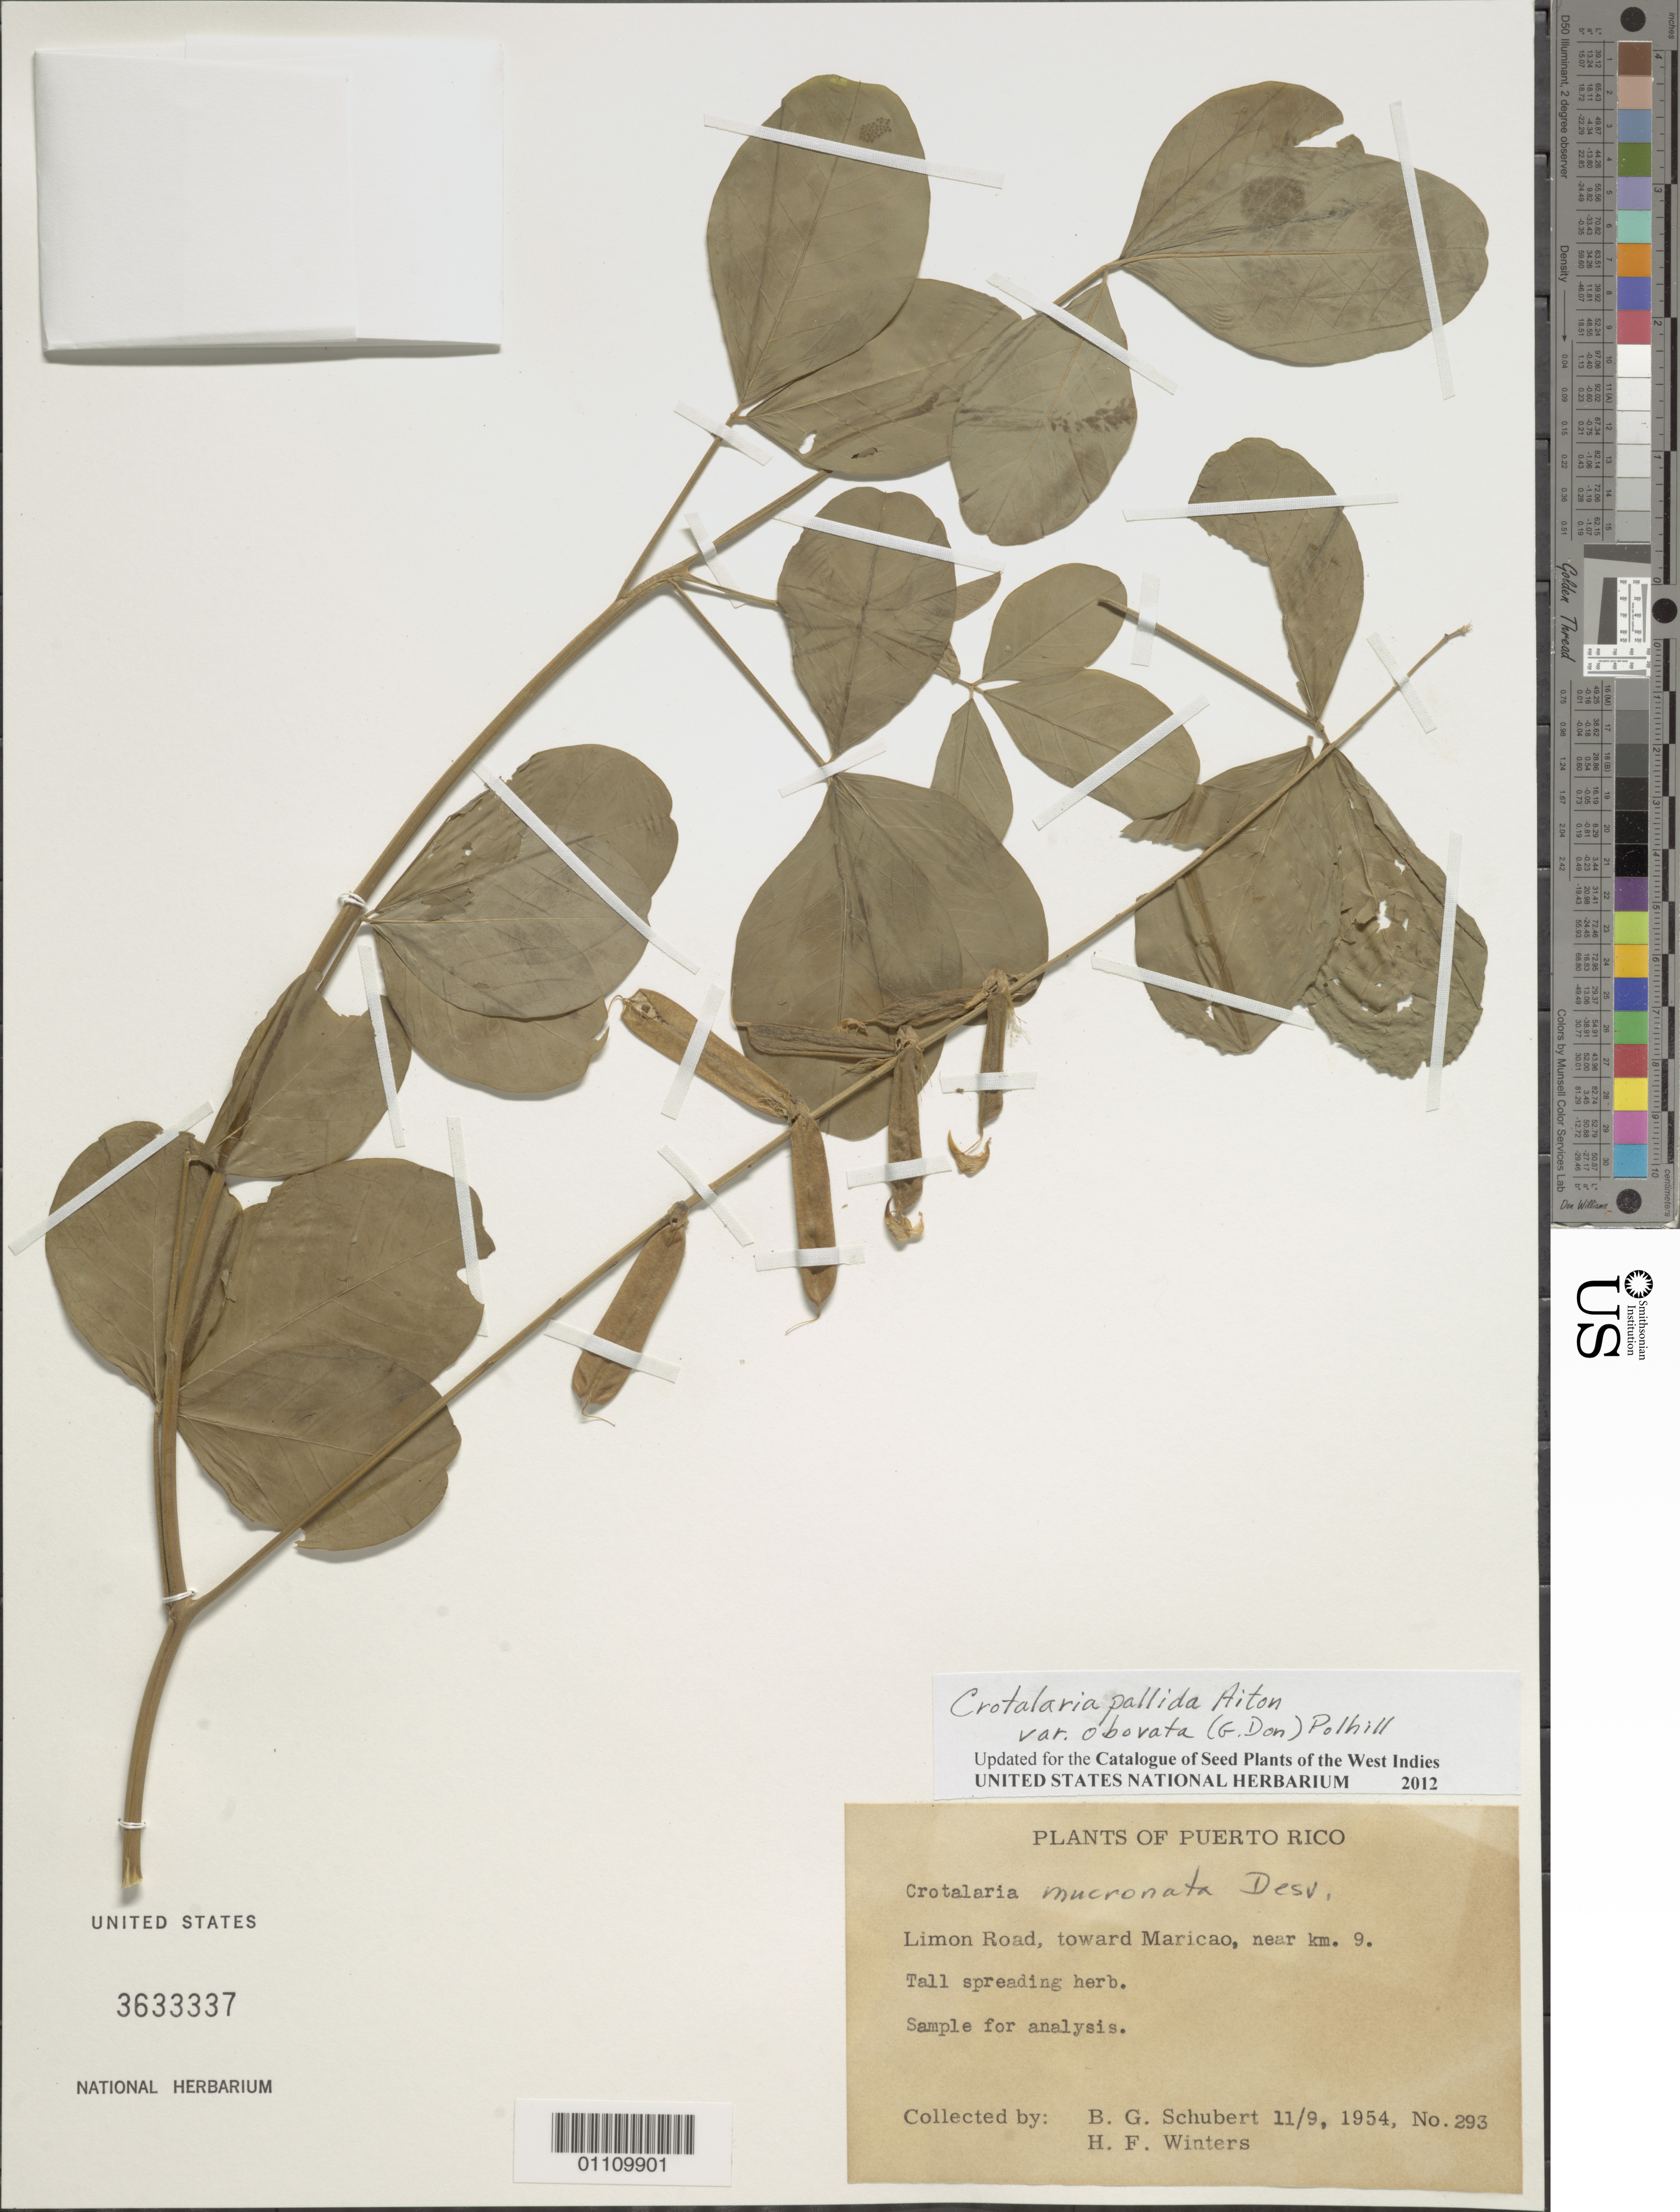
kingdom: Plantae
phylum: Tracheophyta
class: Magnoliopsida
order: Fabales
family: Fabaceae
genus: Crotalaria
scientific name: Crotalaria pallida var. obovata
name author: (G. Don) Polhill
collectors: B. Schubert & H. Winters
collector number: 293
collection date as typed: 09 Nov 1954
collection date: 1954-11-09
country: Puerto Rico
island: Puerto Rico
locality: Limon Road, toward Maricao, near km 9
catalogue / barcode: US 3633337